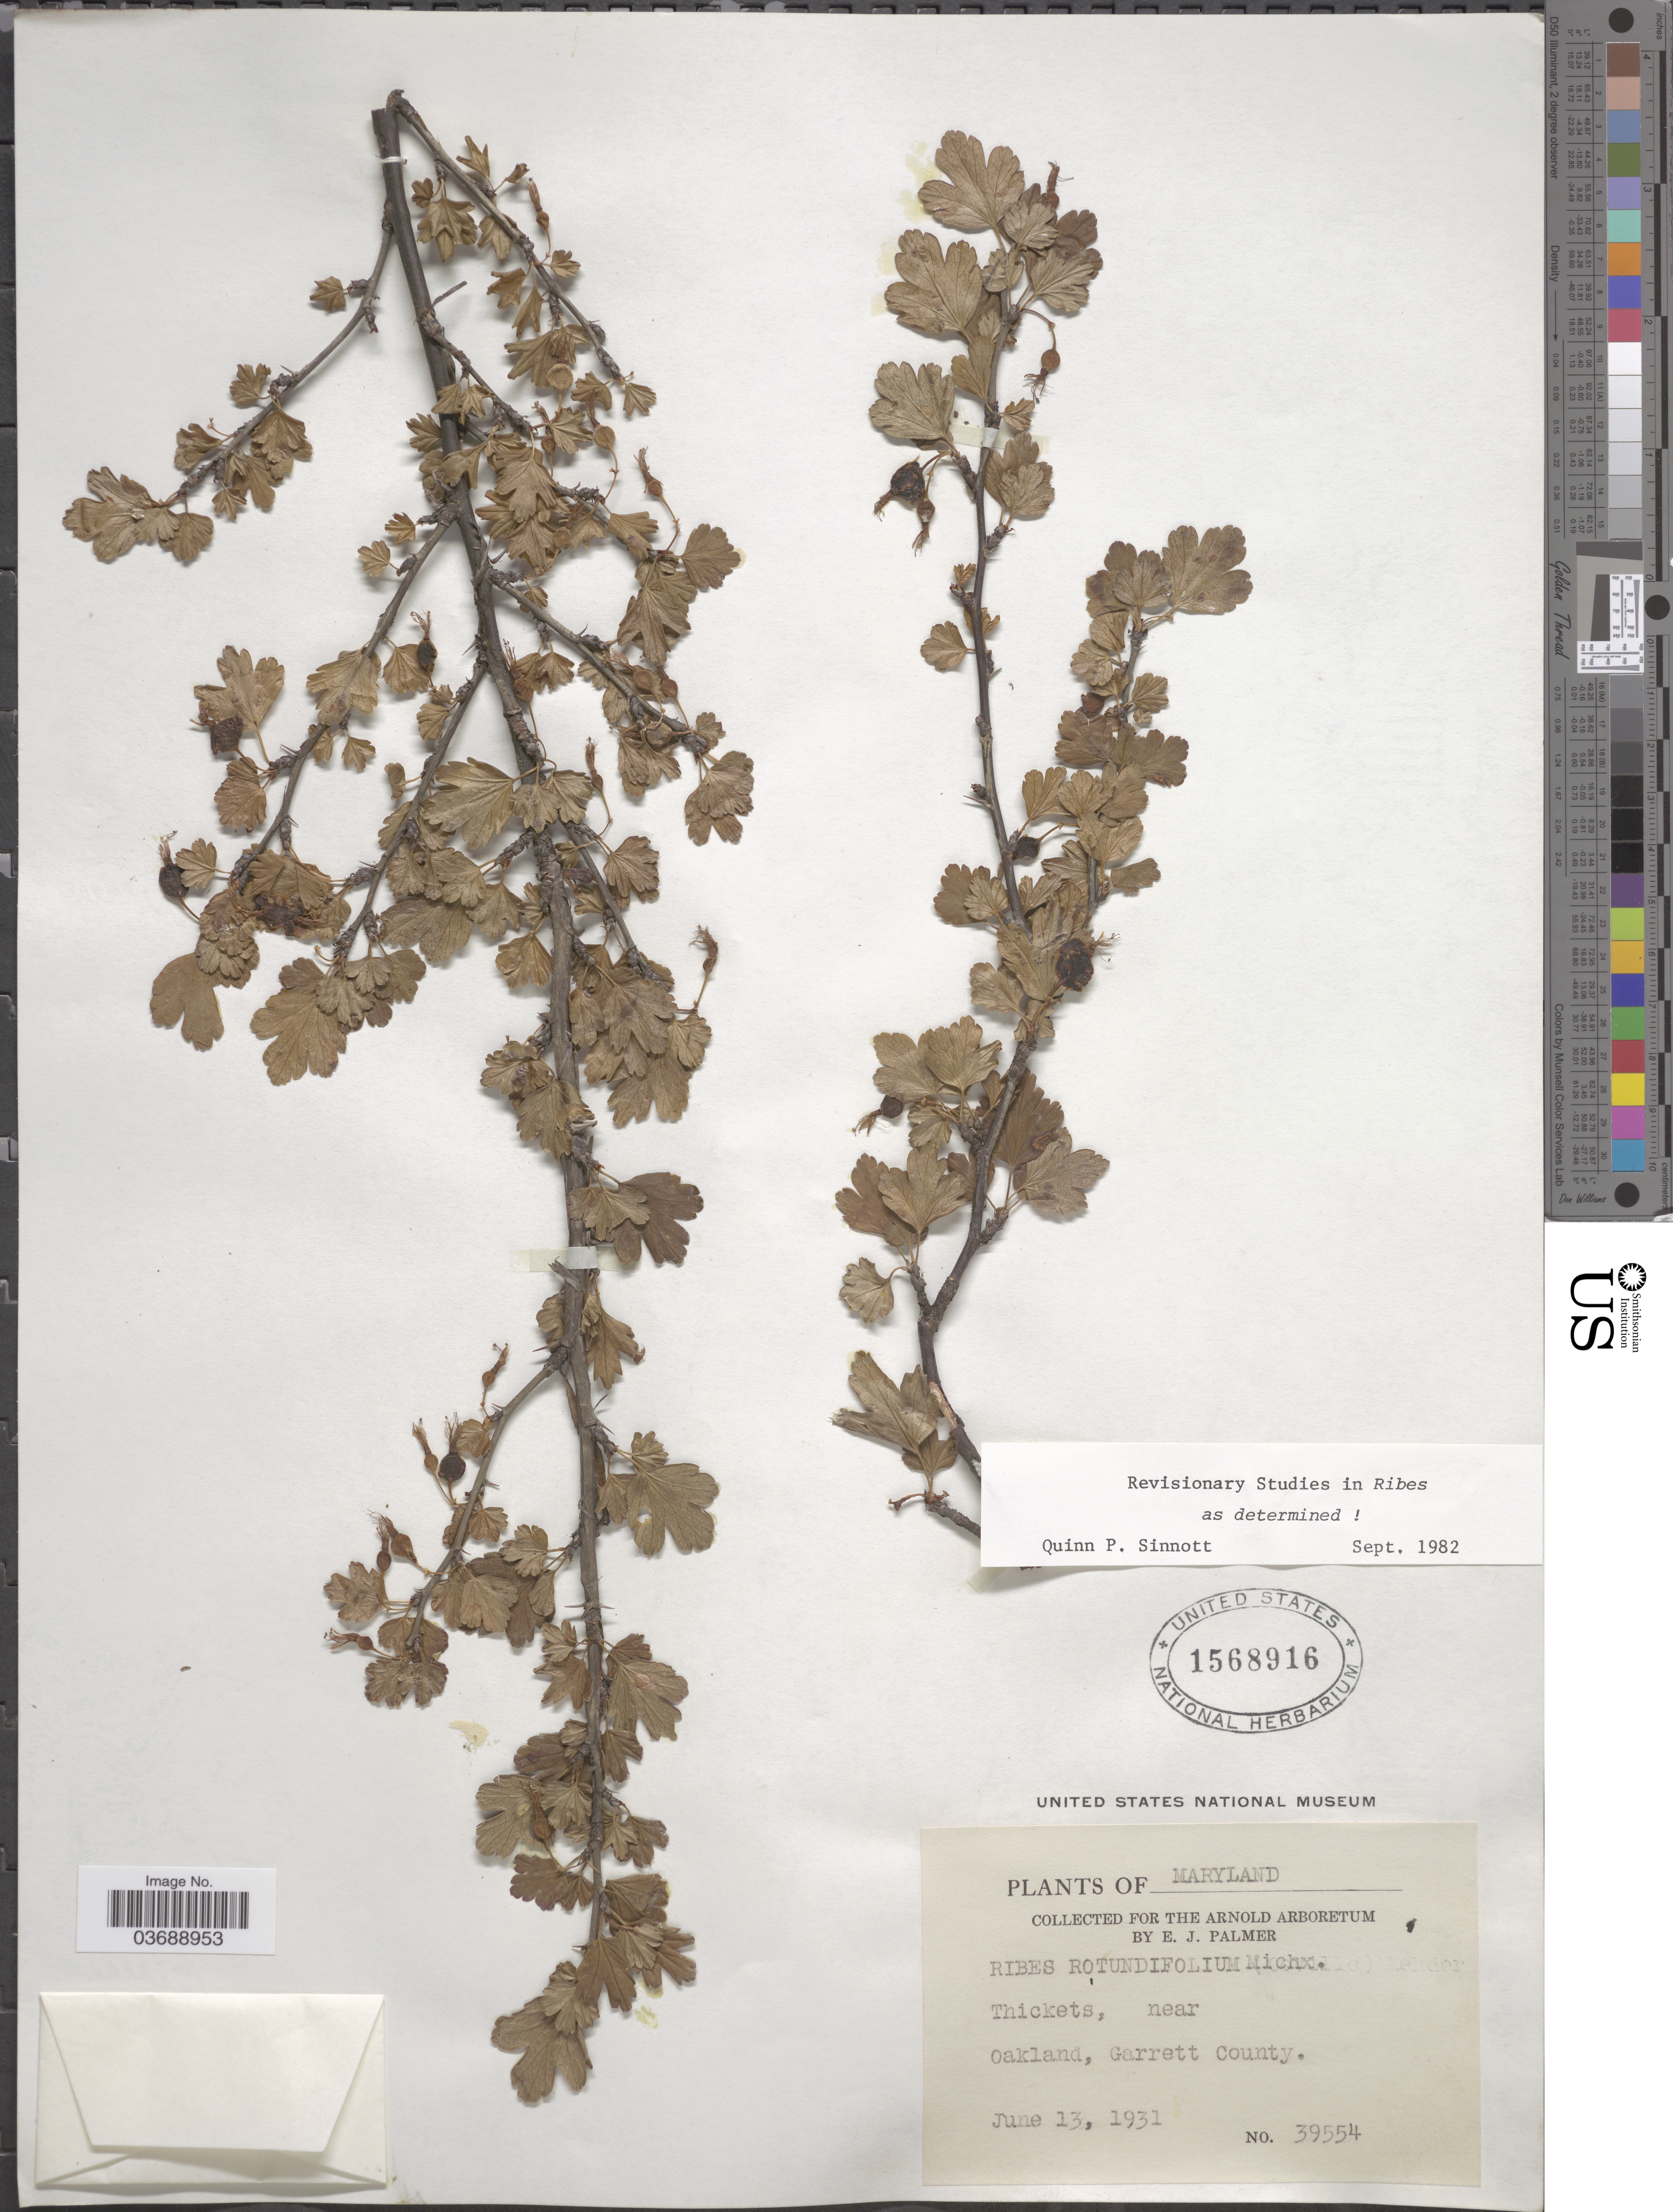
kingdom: Plantae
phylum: Tracheophyta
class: Magnoliopsida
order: Saxifragales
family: Grossulariaceae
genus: Ribes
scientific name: Ribes rotundifolium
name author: Michx.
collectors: E. J. Palmer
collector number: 39554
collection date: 1931-06-13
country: United States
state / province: Maryland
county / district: Garrett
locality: Near Oakland, Garrett County.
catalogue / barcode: US 1568916